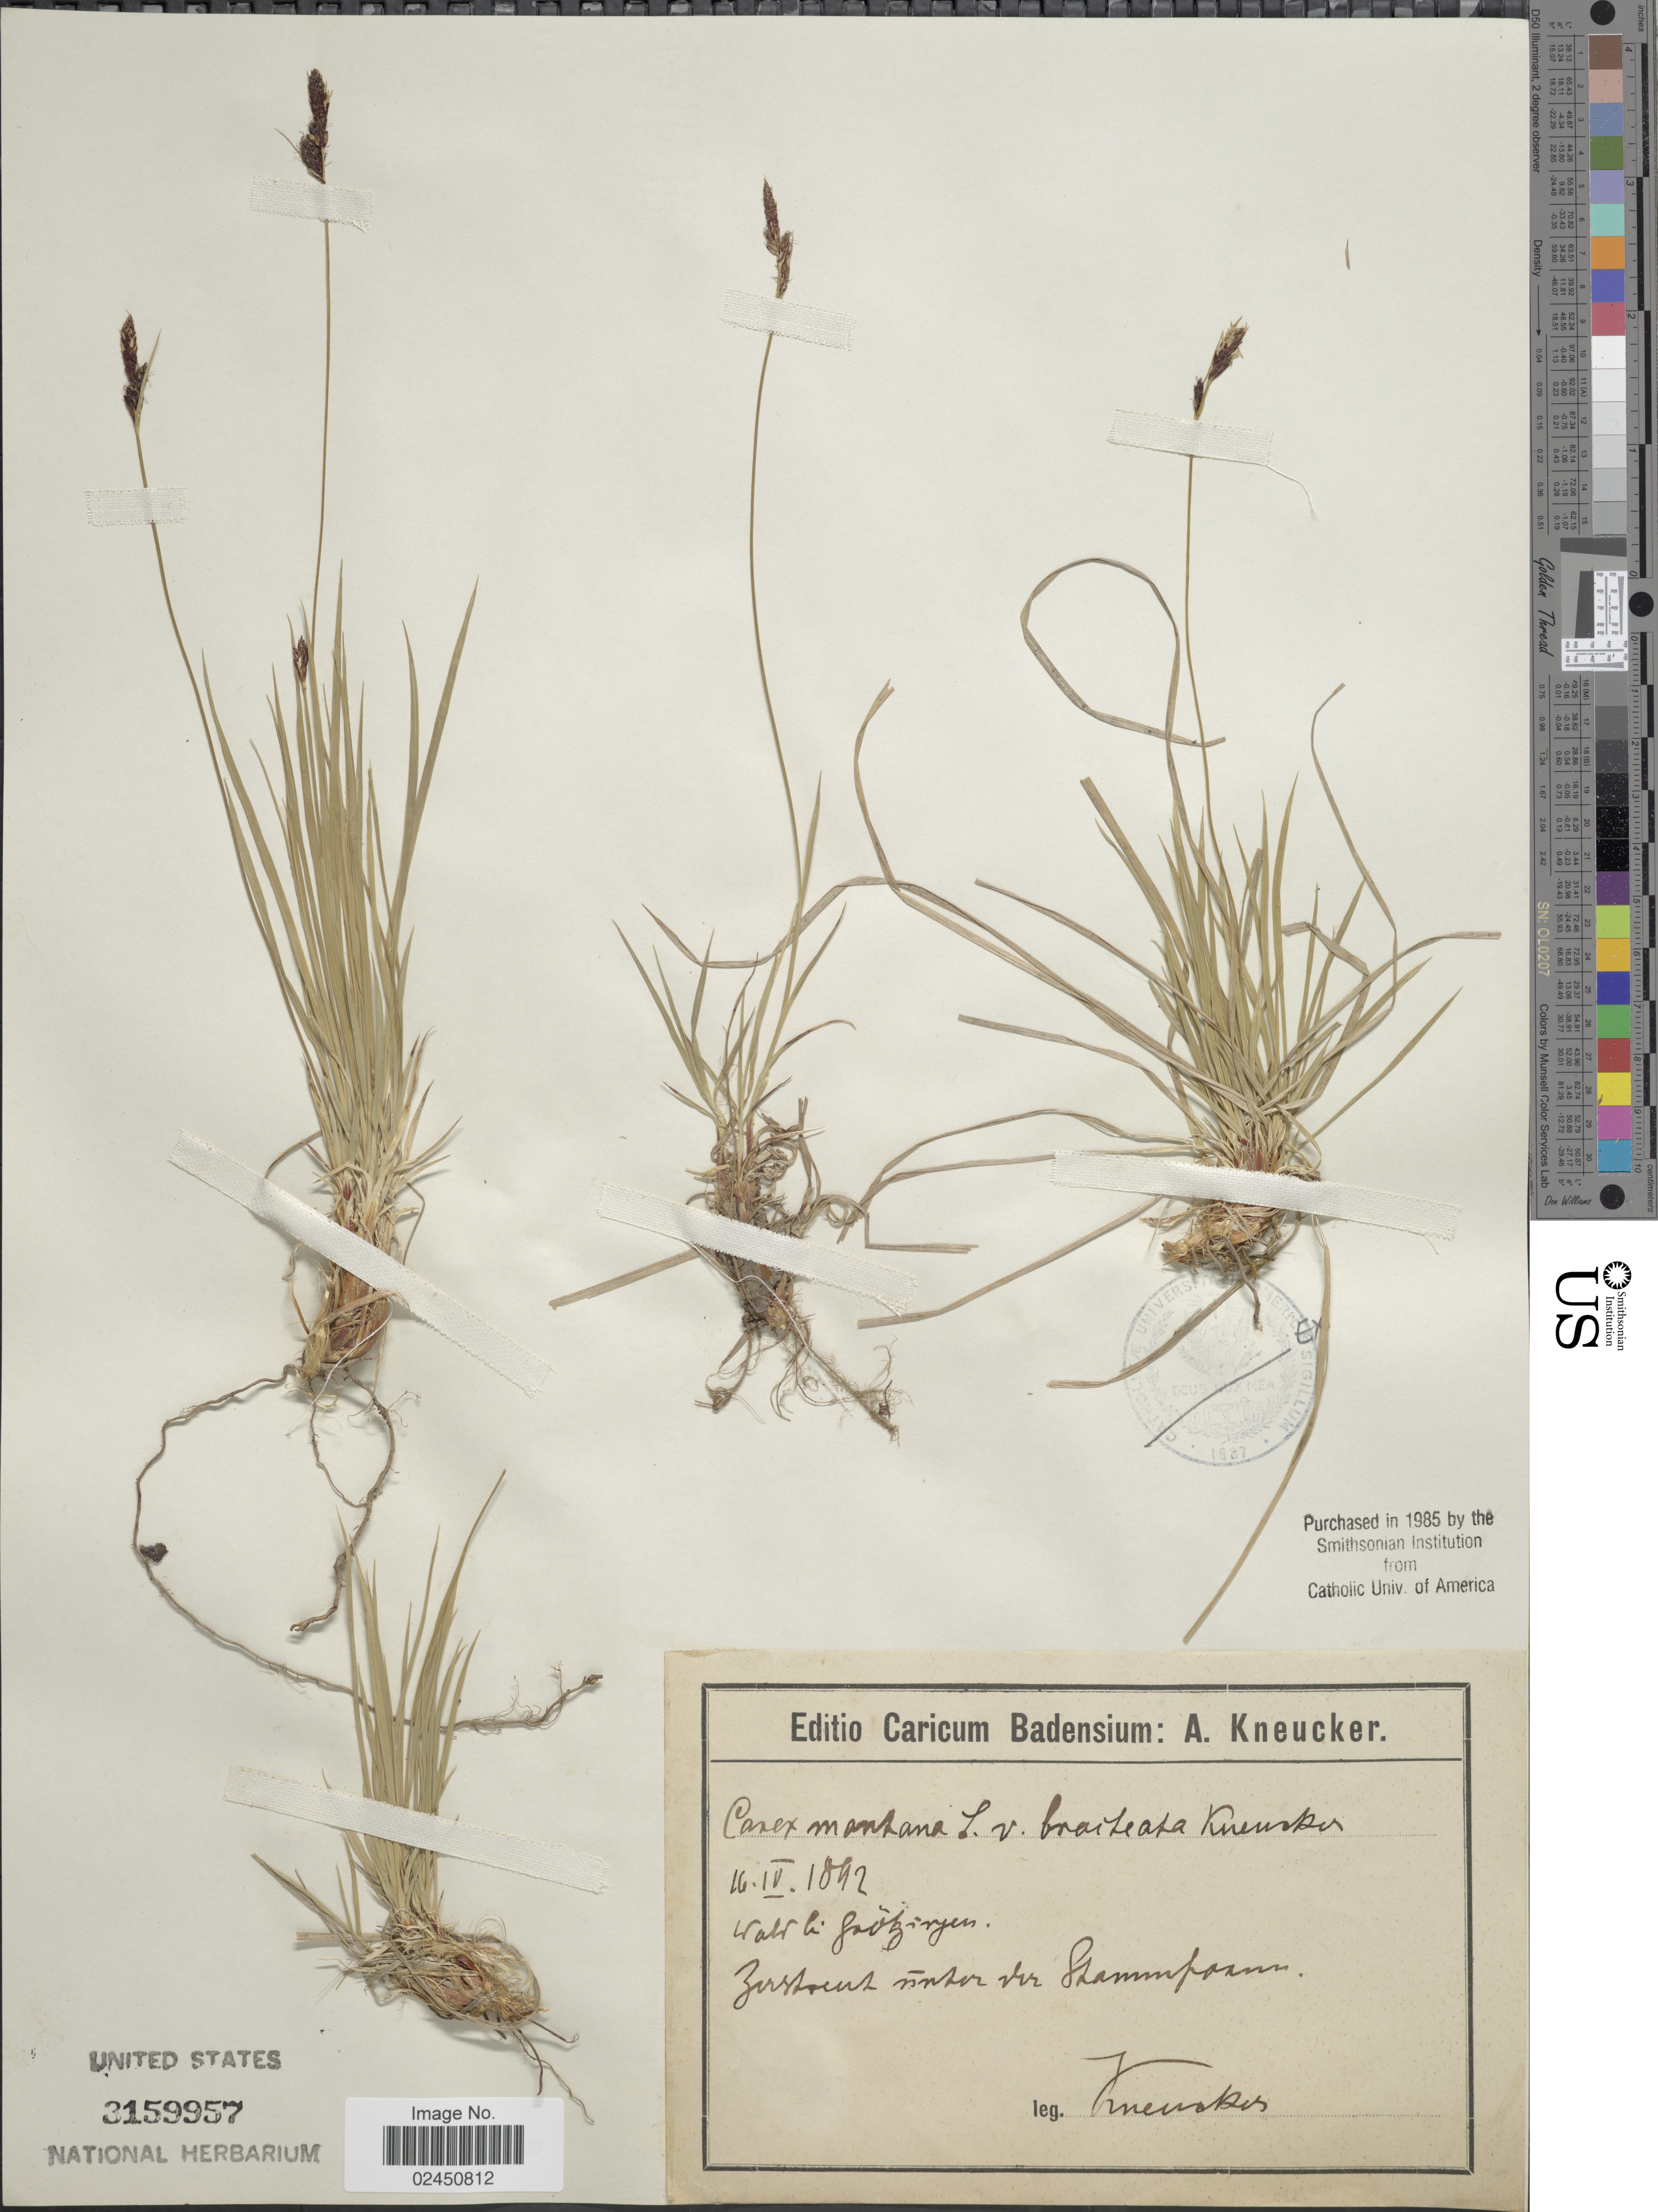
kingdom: Plantae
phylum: Tracheophyta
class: Liliopsida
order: Poales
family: Cyperaceae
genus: Carex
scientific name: Carex montana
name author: L.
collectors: A. Kneucker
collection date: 1892-04-16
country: Germany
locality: [illegible text] Stammform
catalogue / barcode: US 3159957